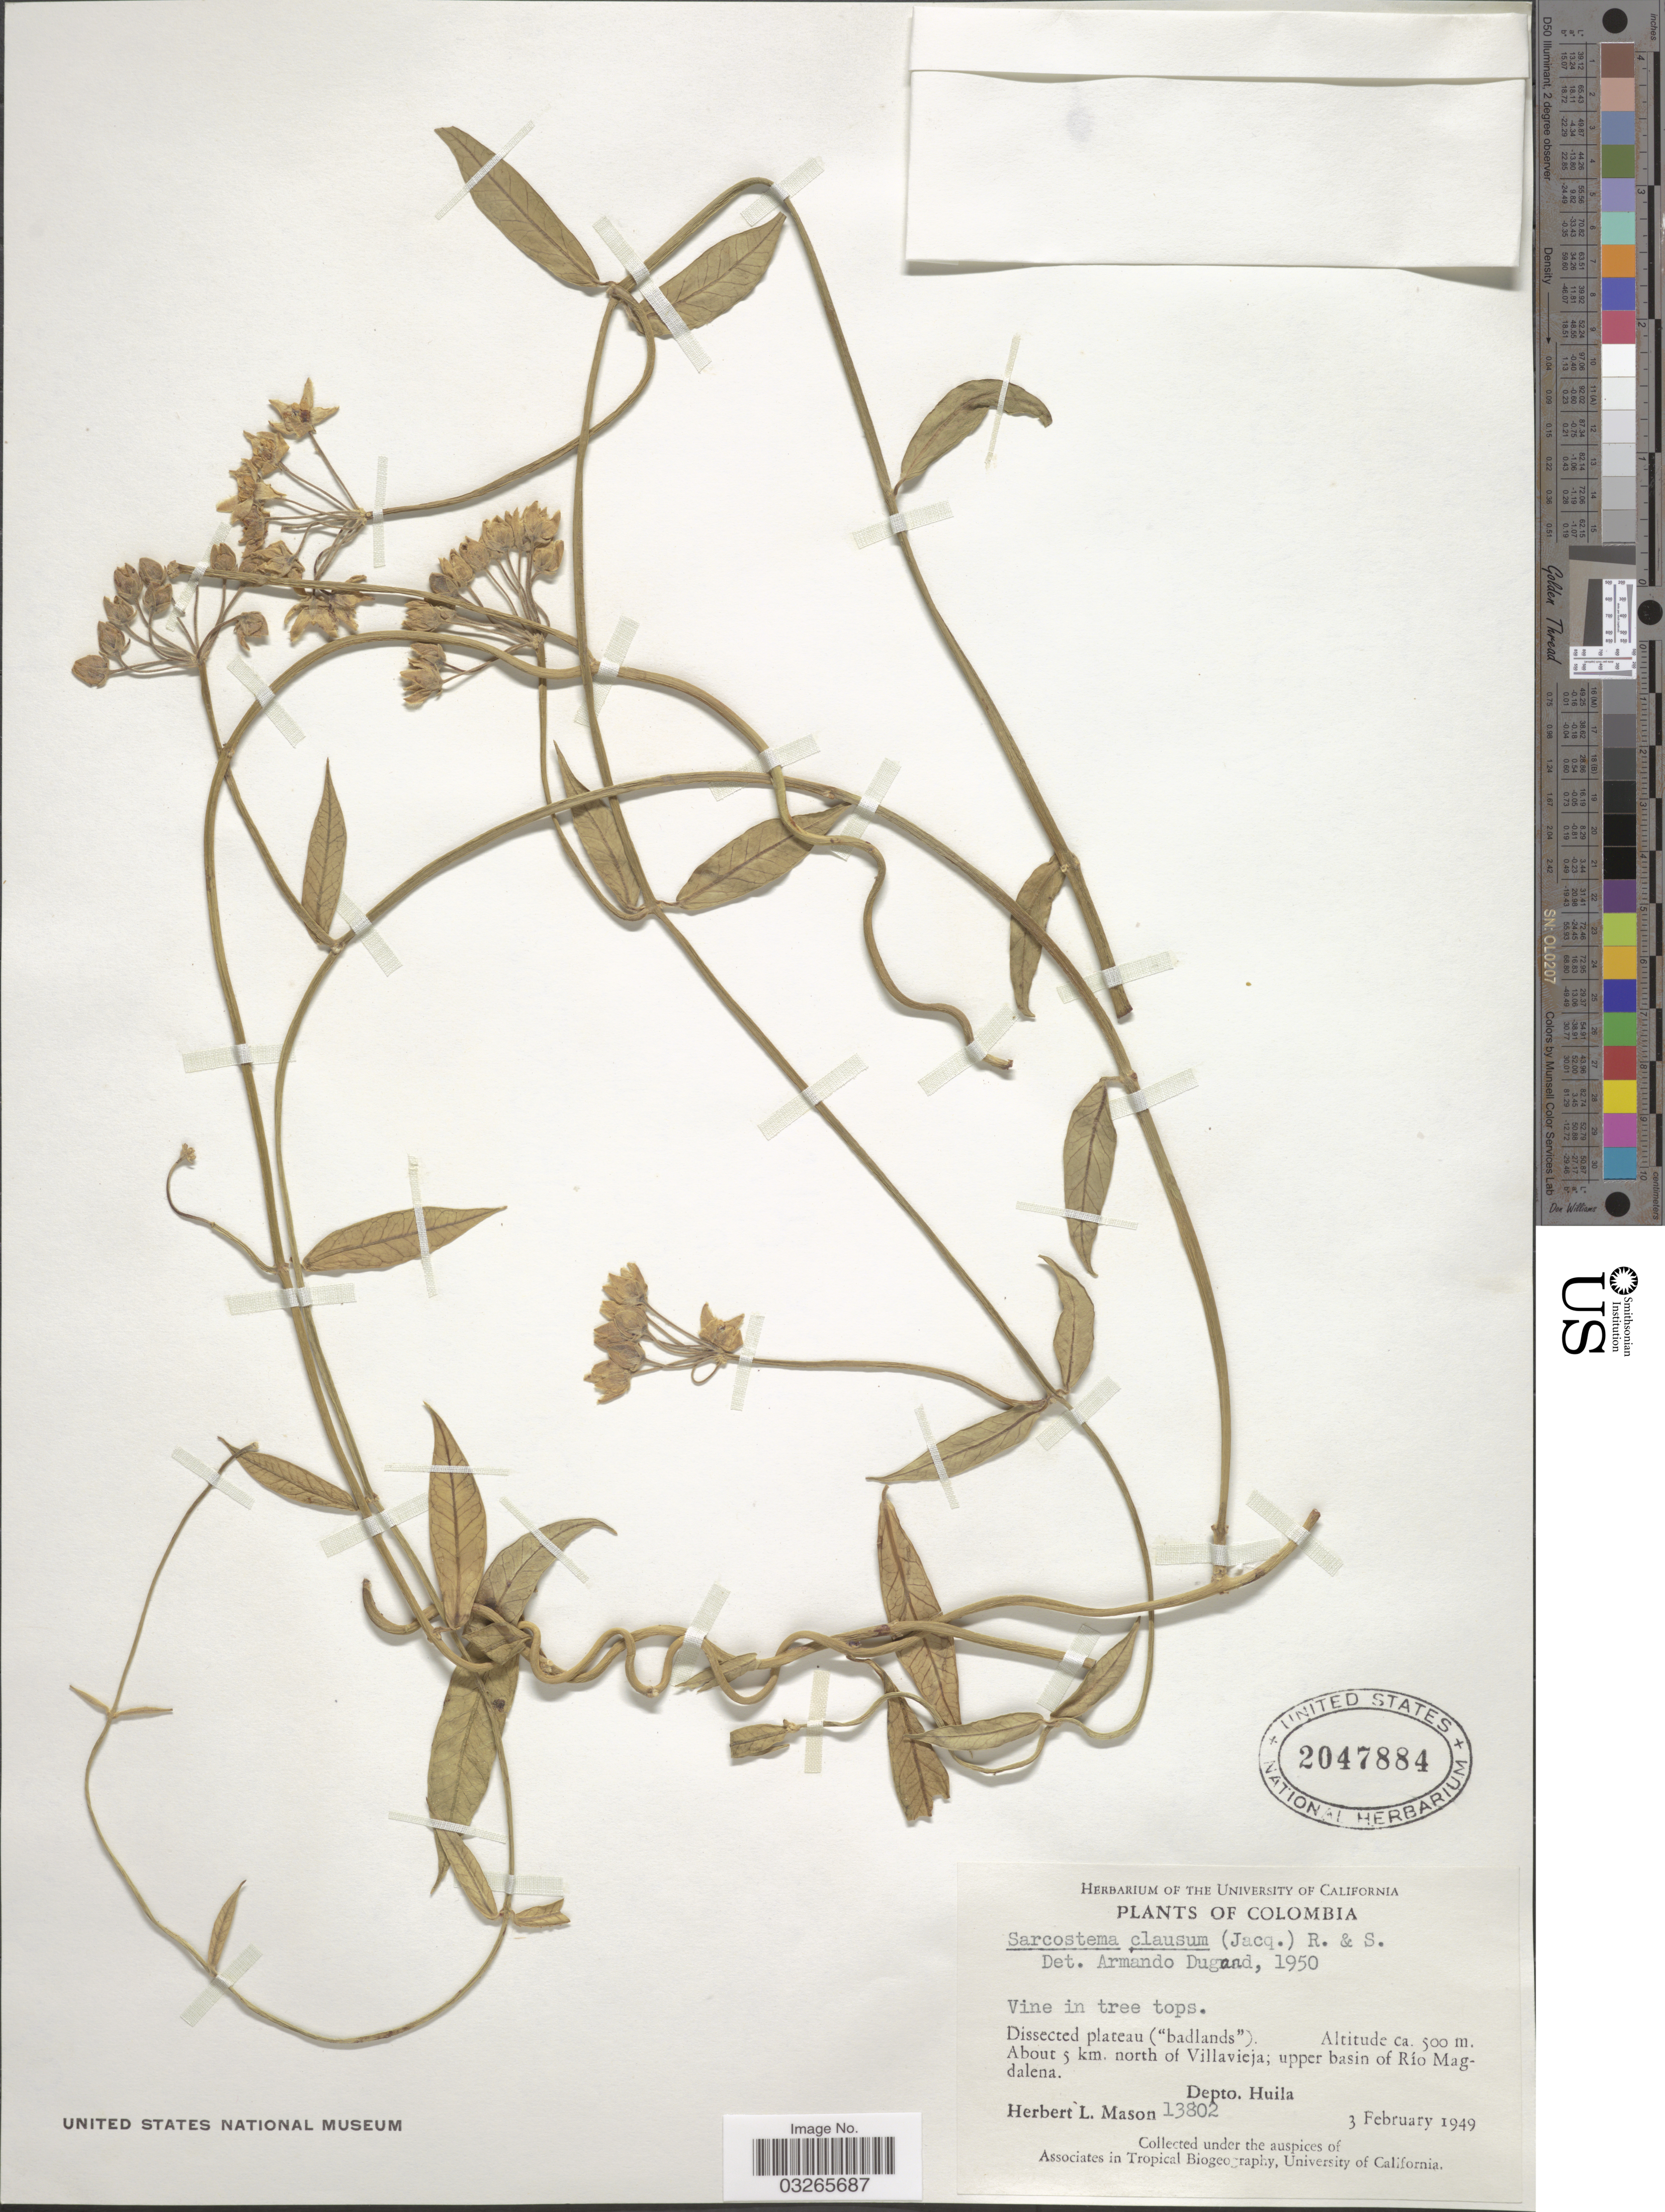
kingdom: Plantae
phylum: Tracheophyta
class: Magnoliopsida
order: Gentianales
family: Apocynaceae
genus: Sarcostemma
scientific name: Sarcostemma clausum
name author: (Jacq.) Schult.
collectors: H. L. Mason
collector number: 13802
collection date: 1949-02-03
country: Colombia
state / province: Huila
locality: Depto. Huila, About 5 km. north of Villavieja; upper basin of Río Magdalena.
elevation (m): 500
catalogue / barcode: US 2047884